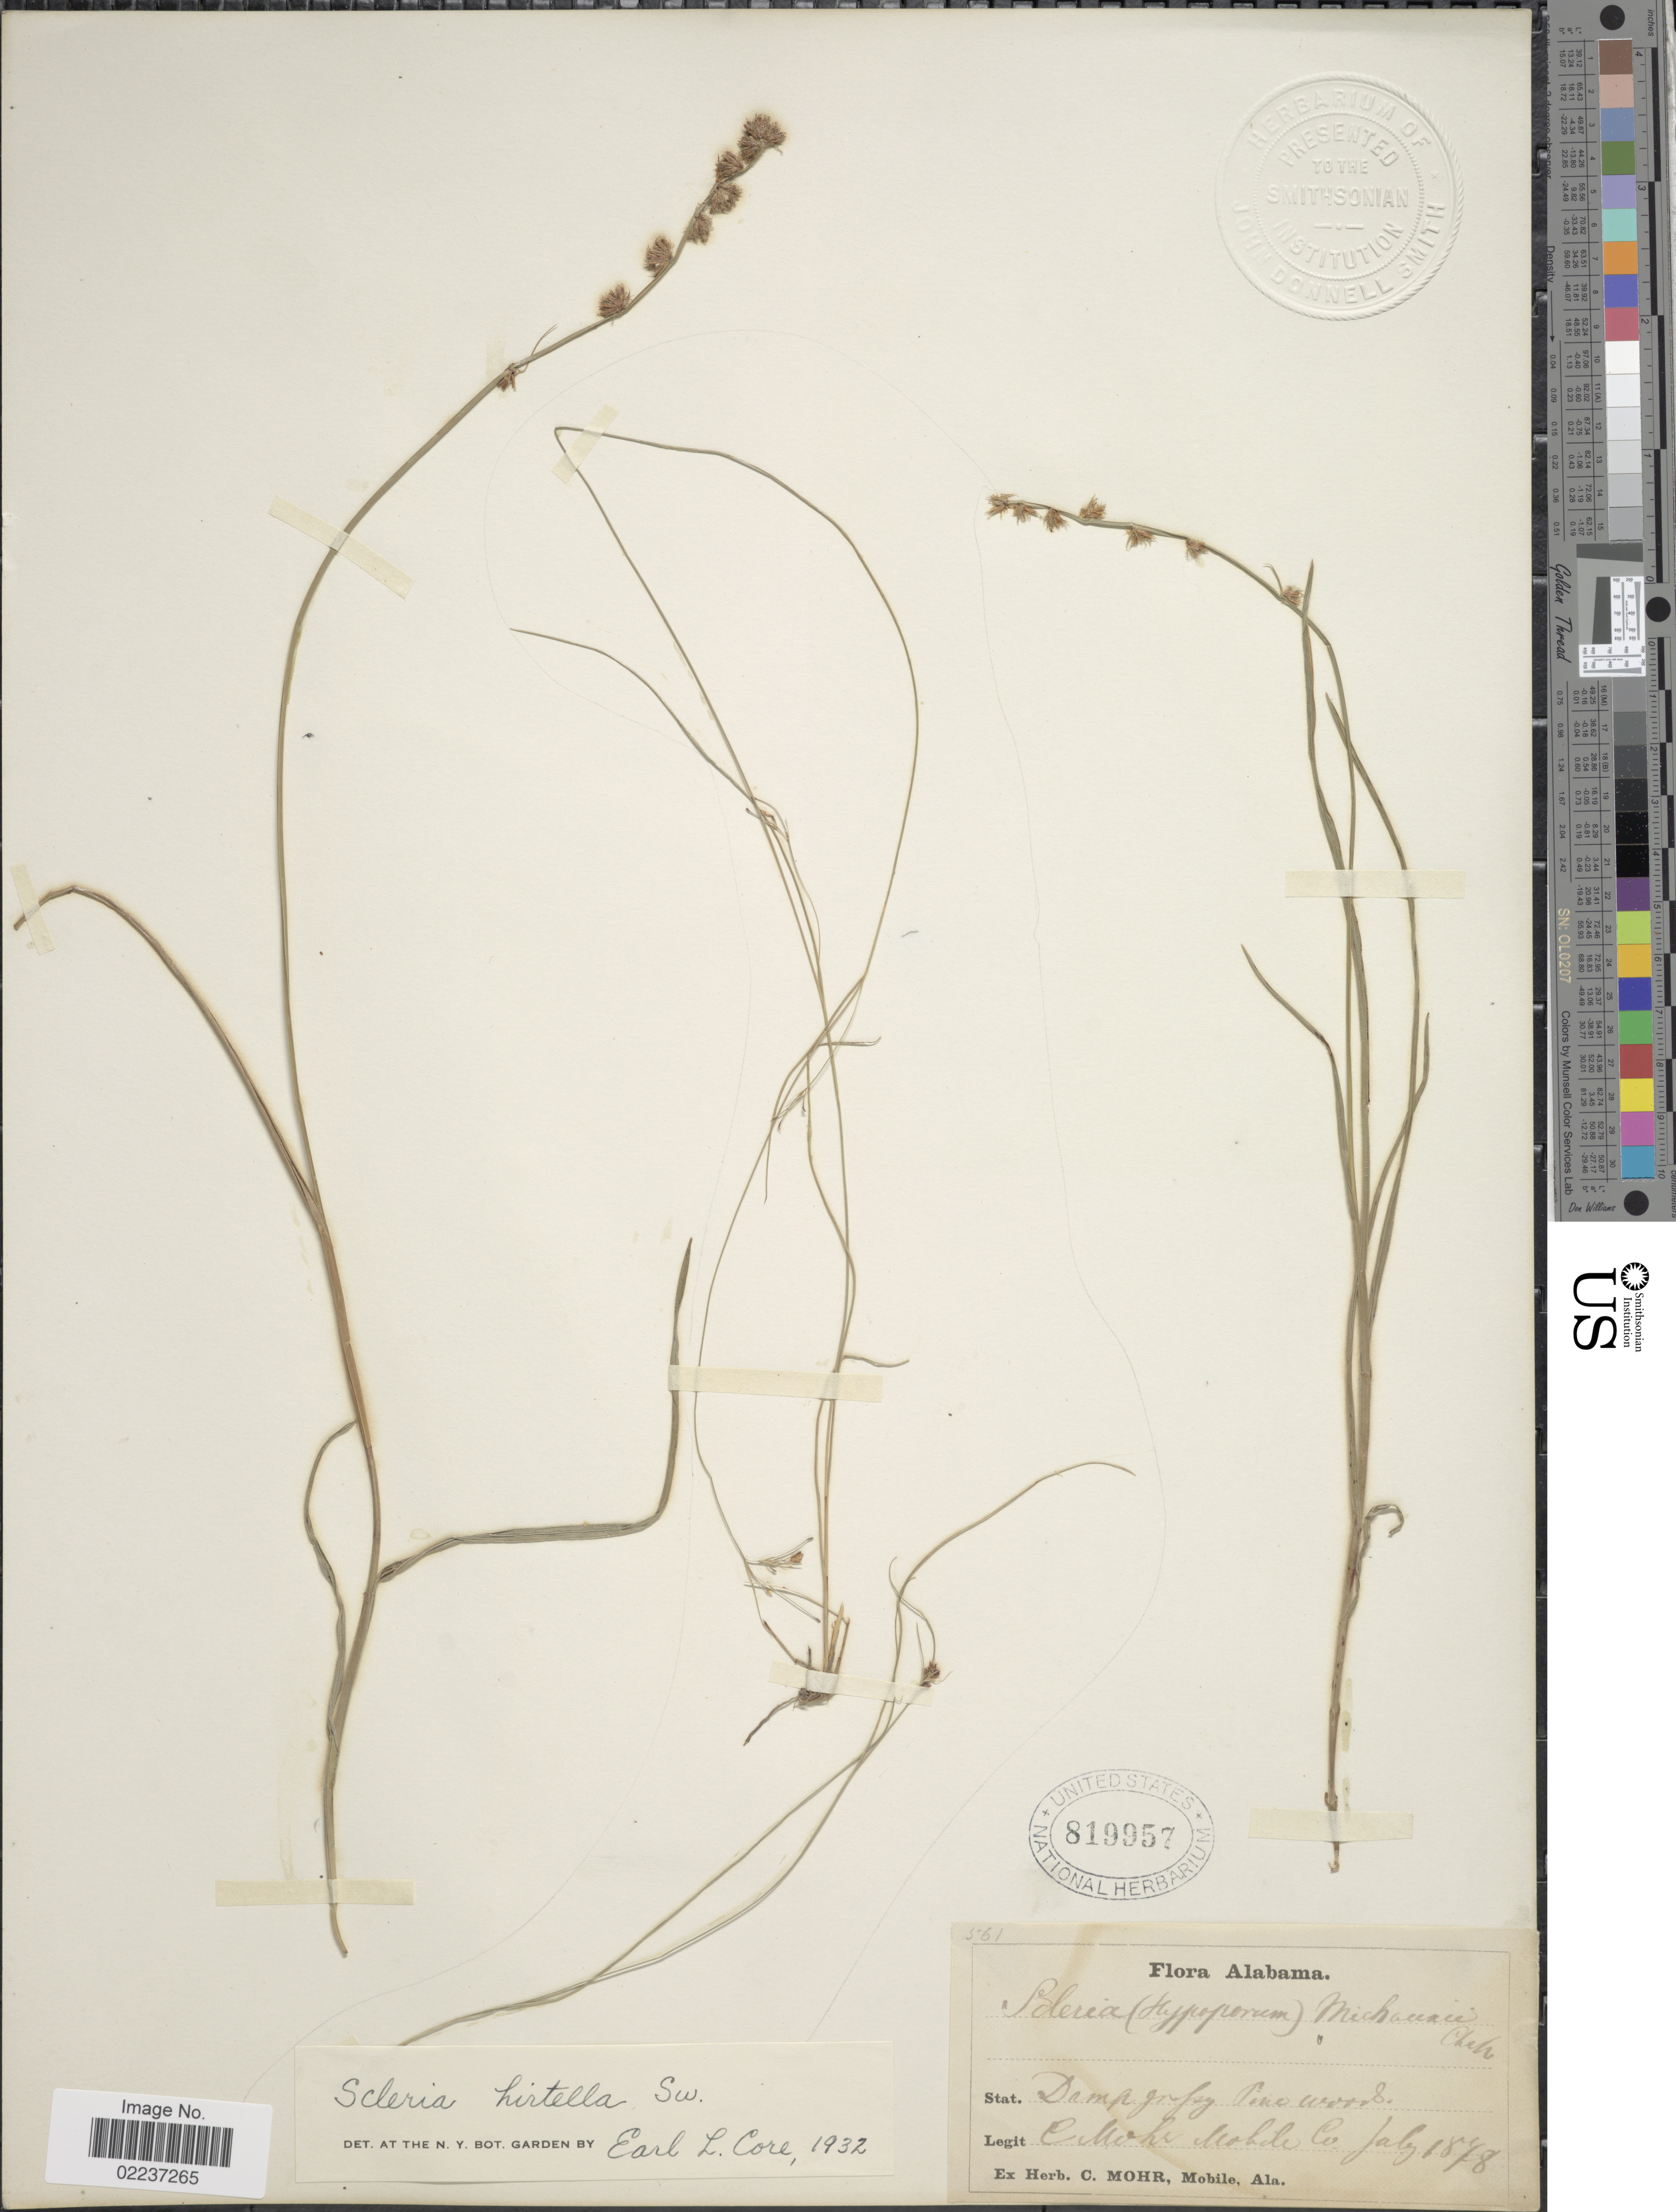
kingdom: Plantae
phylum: Tracheophyta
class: Liliopsida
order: Poales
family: Cyperaceae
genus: Scleria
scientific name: Scleria hirtella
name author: Sw.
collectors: C. T. Mohr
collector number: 561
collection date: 1878-07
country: United States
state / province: Alabama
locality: Mobile Co.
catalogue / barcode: US 819957